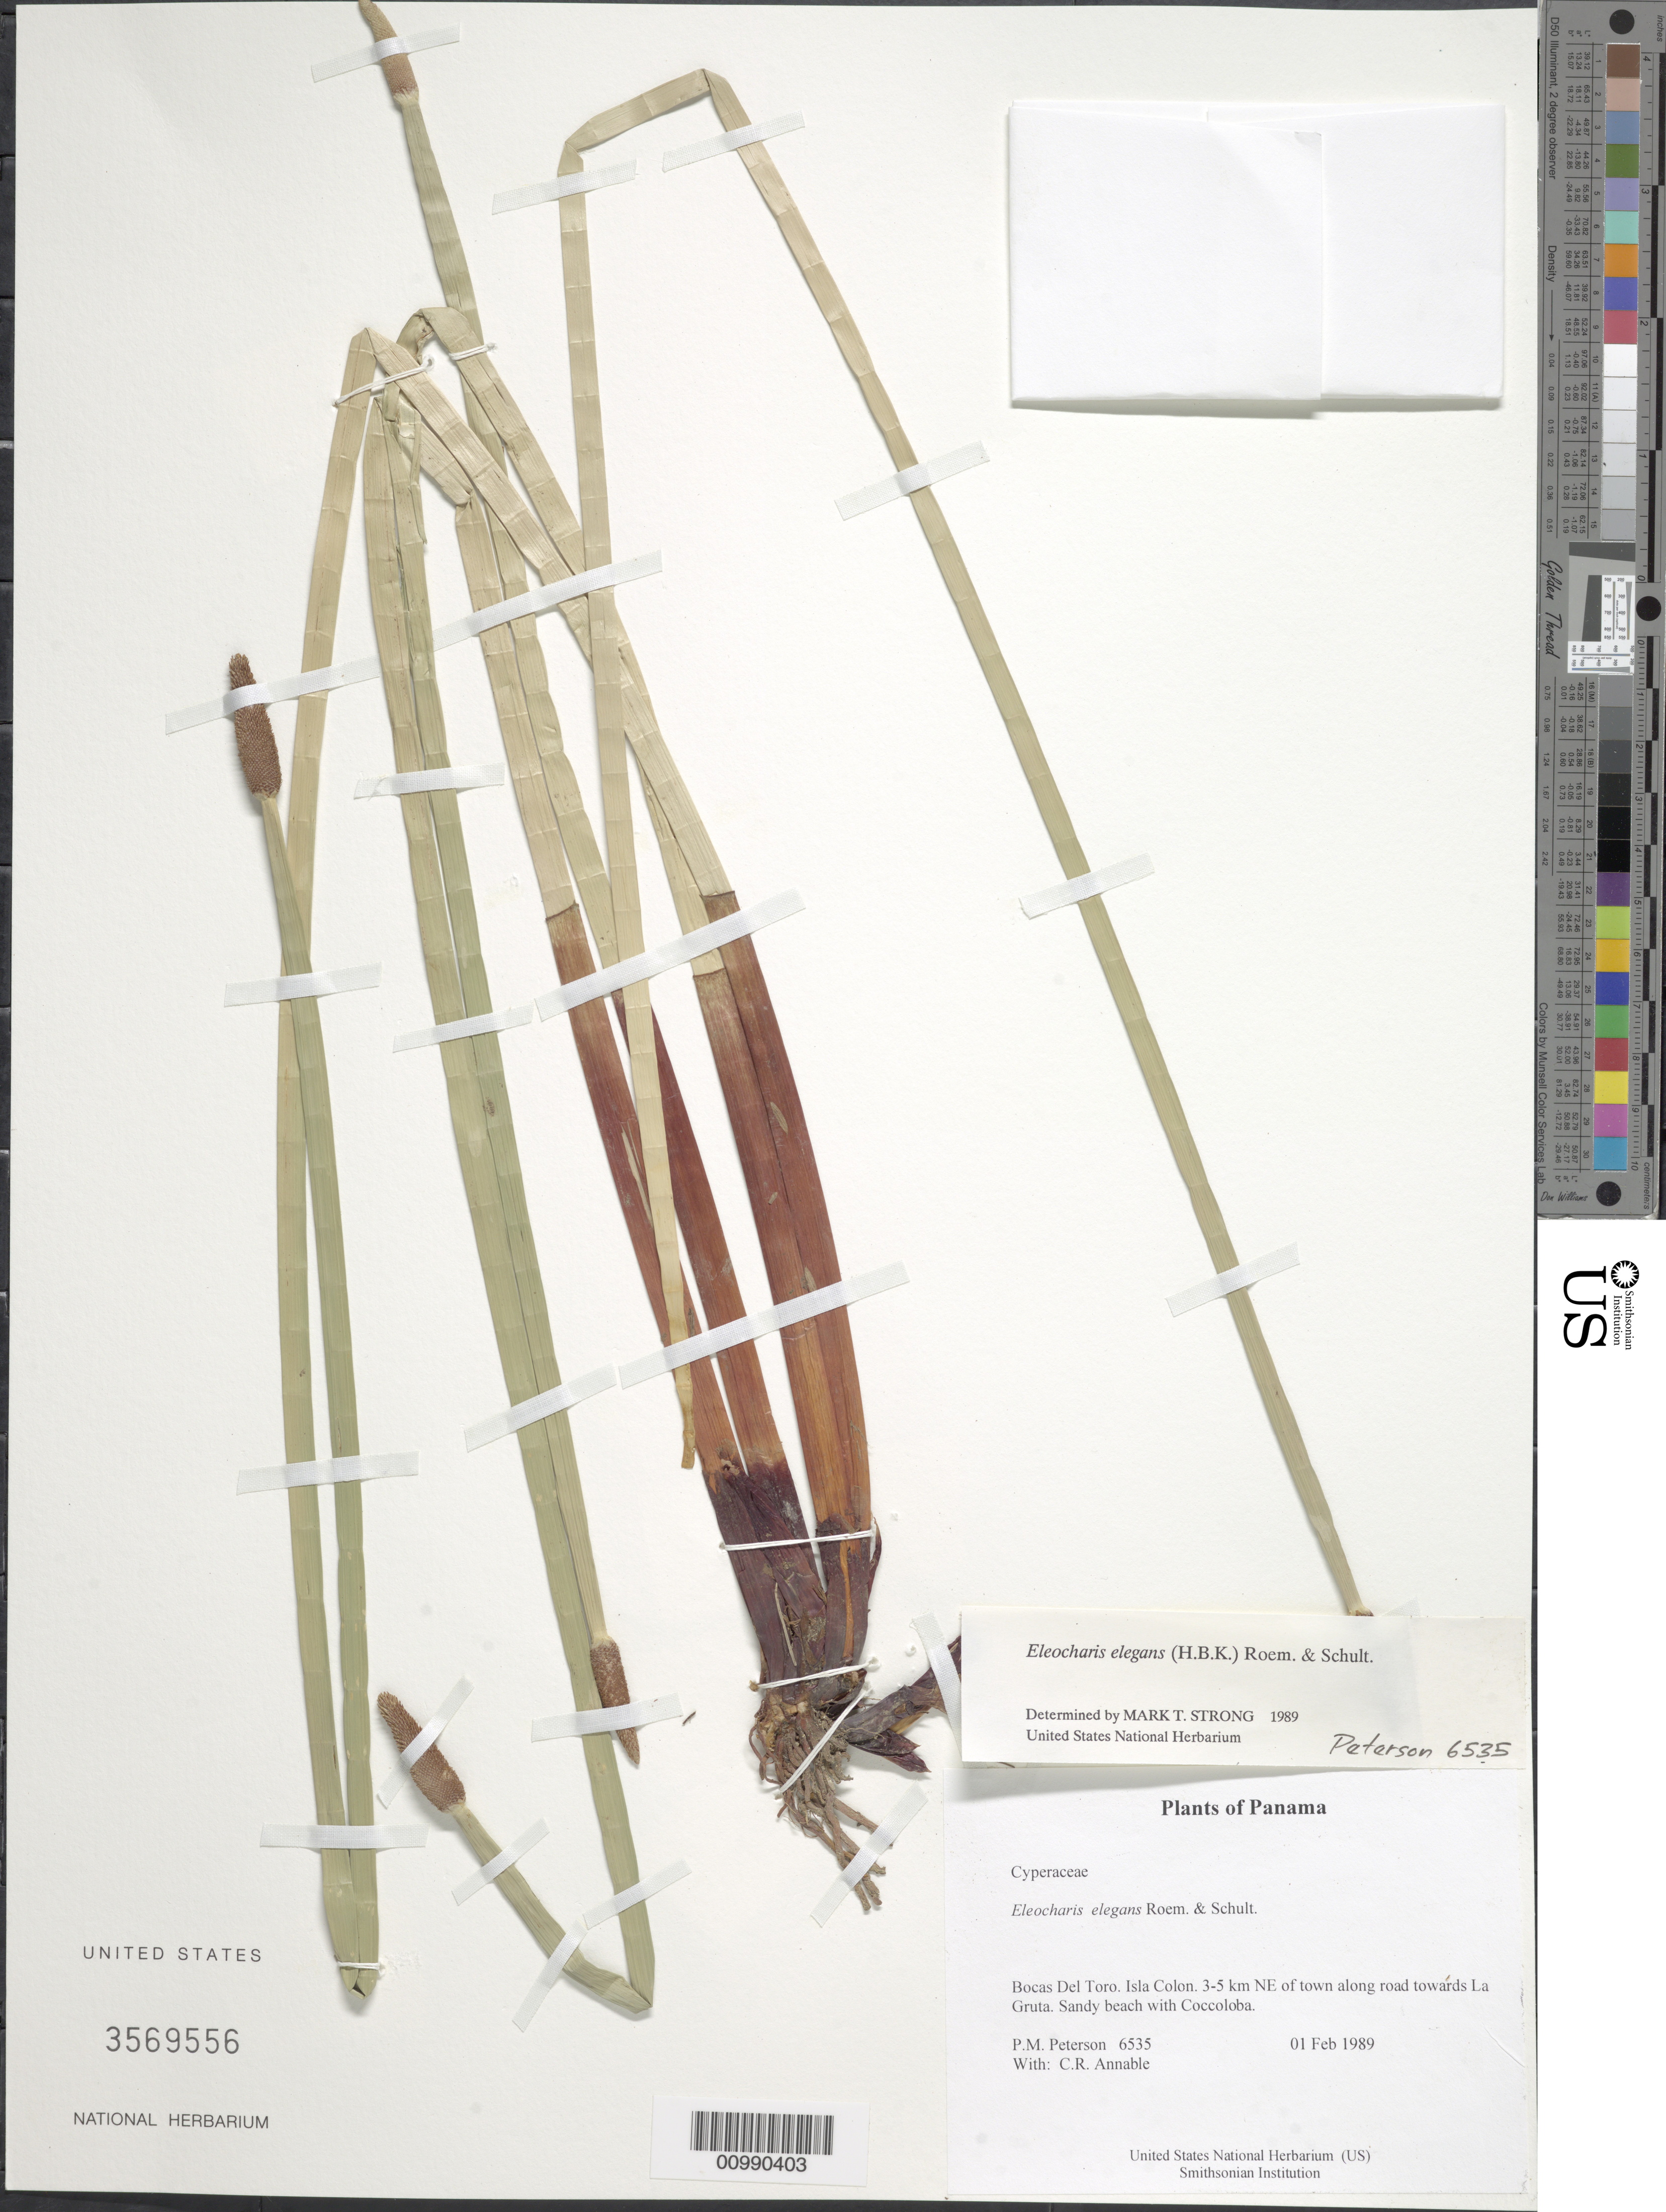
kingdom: Plantae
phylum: Tracheophyta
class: Liliopsida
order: Poales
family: Cyperaceae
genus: Eleocharis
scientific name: Eleocharis elegans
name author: (Kunth) Roem. & Schult.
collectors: P. M. Peterson & C. R. Annable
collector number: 06535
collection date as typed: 01 Feb 1989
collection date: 1989-02-01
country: Panama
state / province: Bocas del Toro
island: Colón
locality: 3-5 km NE of town along road towards La Gruta.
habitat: Sandy beach with Coccoloba.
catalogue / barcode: US 3569556